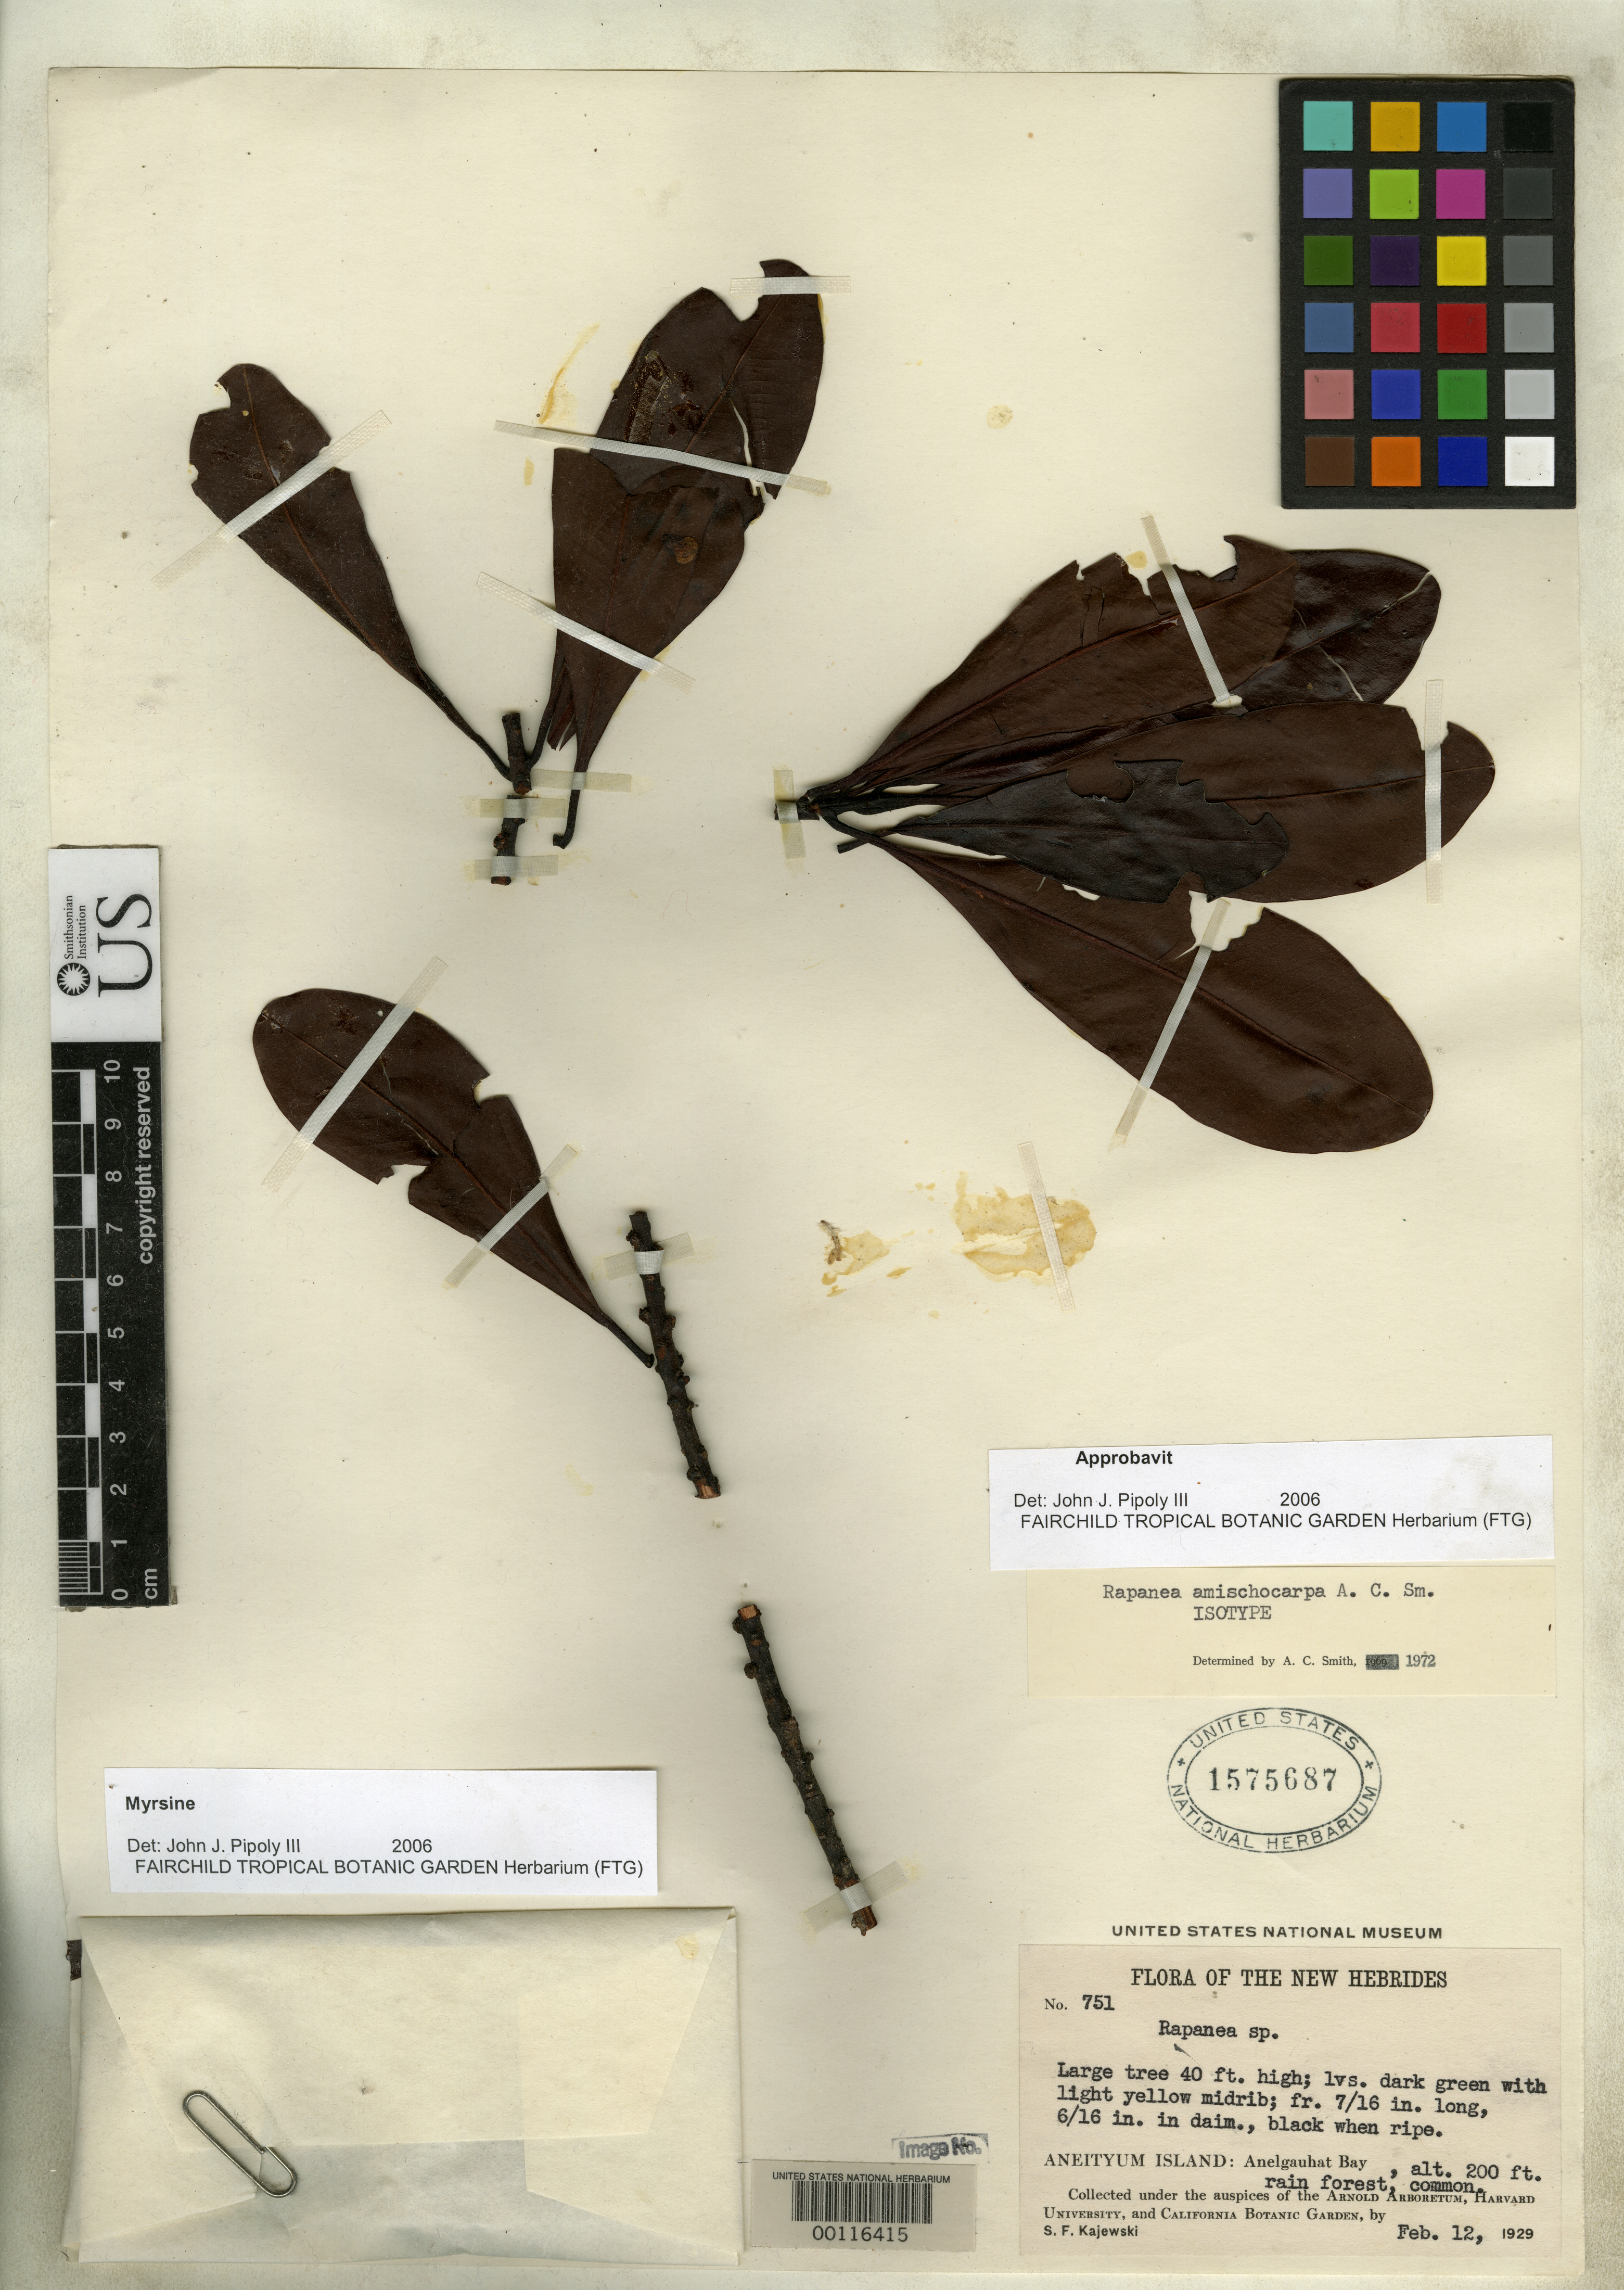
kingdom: Plantae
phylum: Tracheophyta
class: Magnoliopsida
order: Ericales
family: Primulaceae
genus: Rapanea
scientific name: Rapanea amischocarpa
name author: A.C. Sm.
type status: Isotype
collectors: S. Kajewski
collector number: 751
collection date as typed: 12 Feb 1929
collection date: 1929-02-12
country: Vanuatu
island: Anatom [Aneityum]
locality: Anelgauhat Bay.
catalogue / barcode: US 1575687